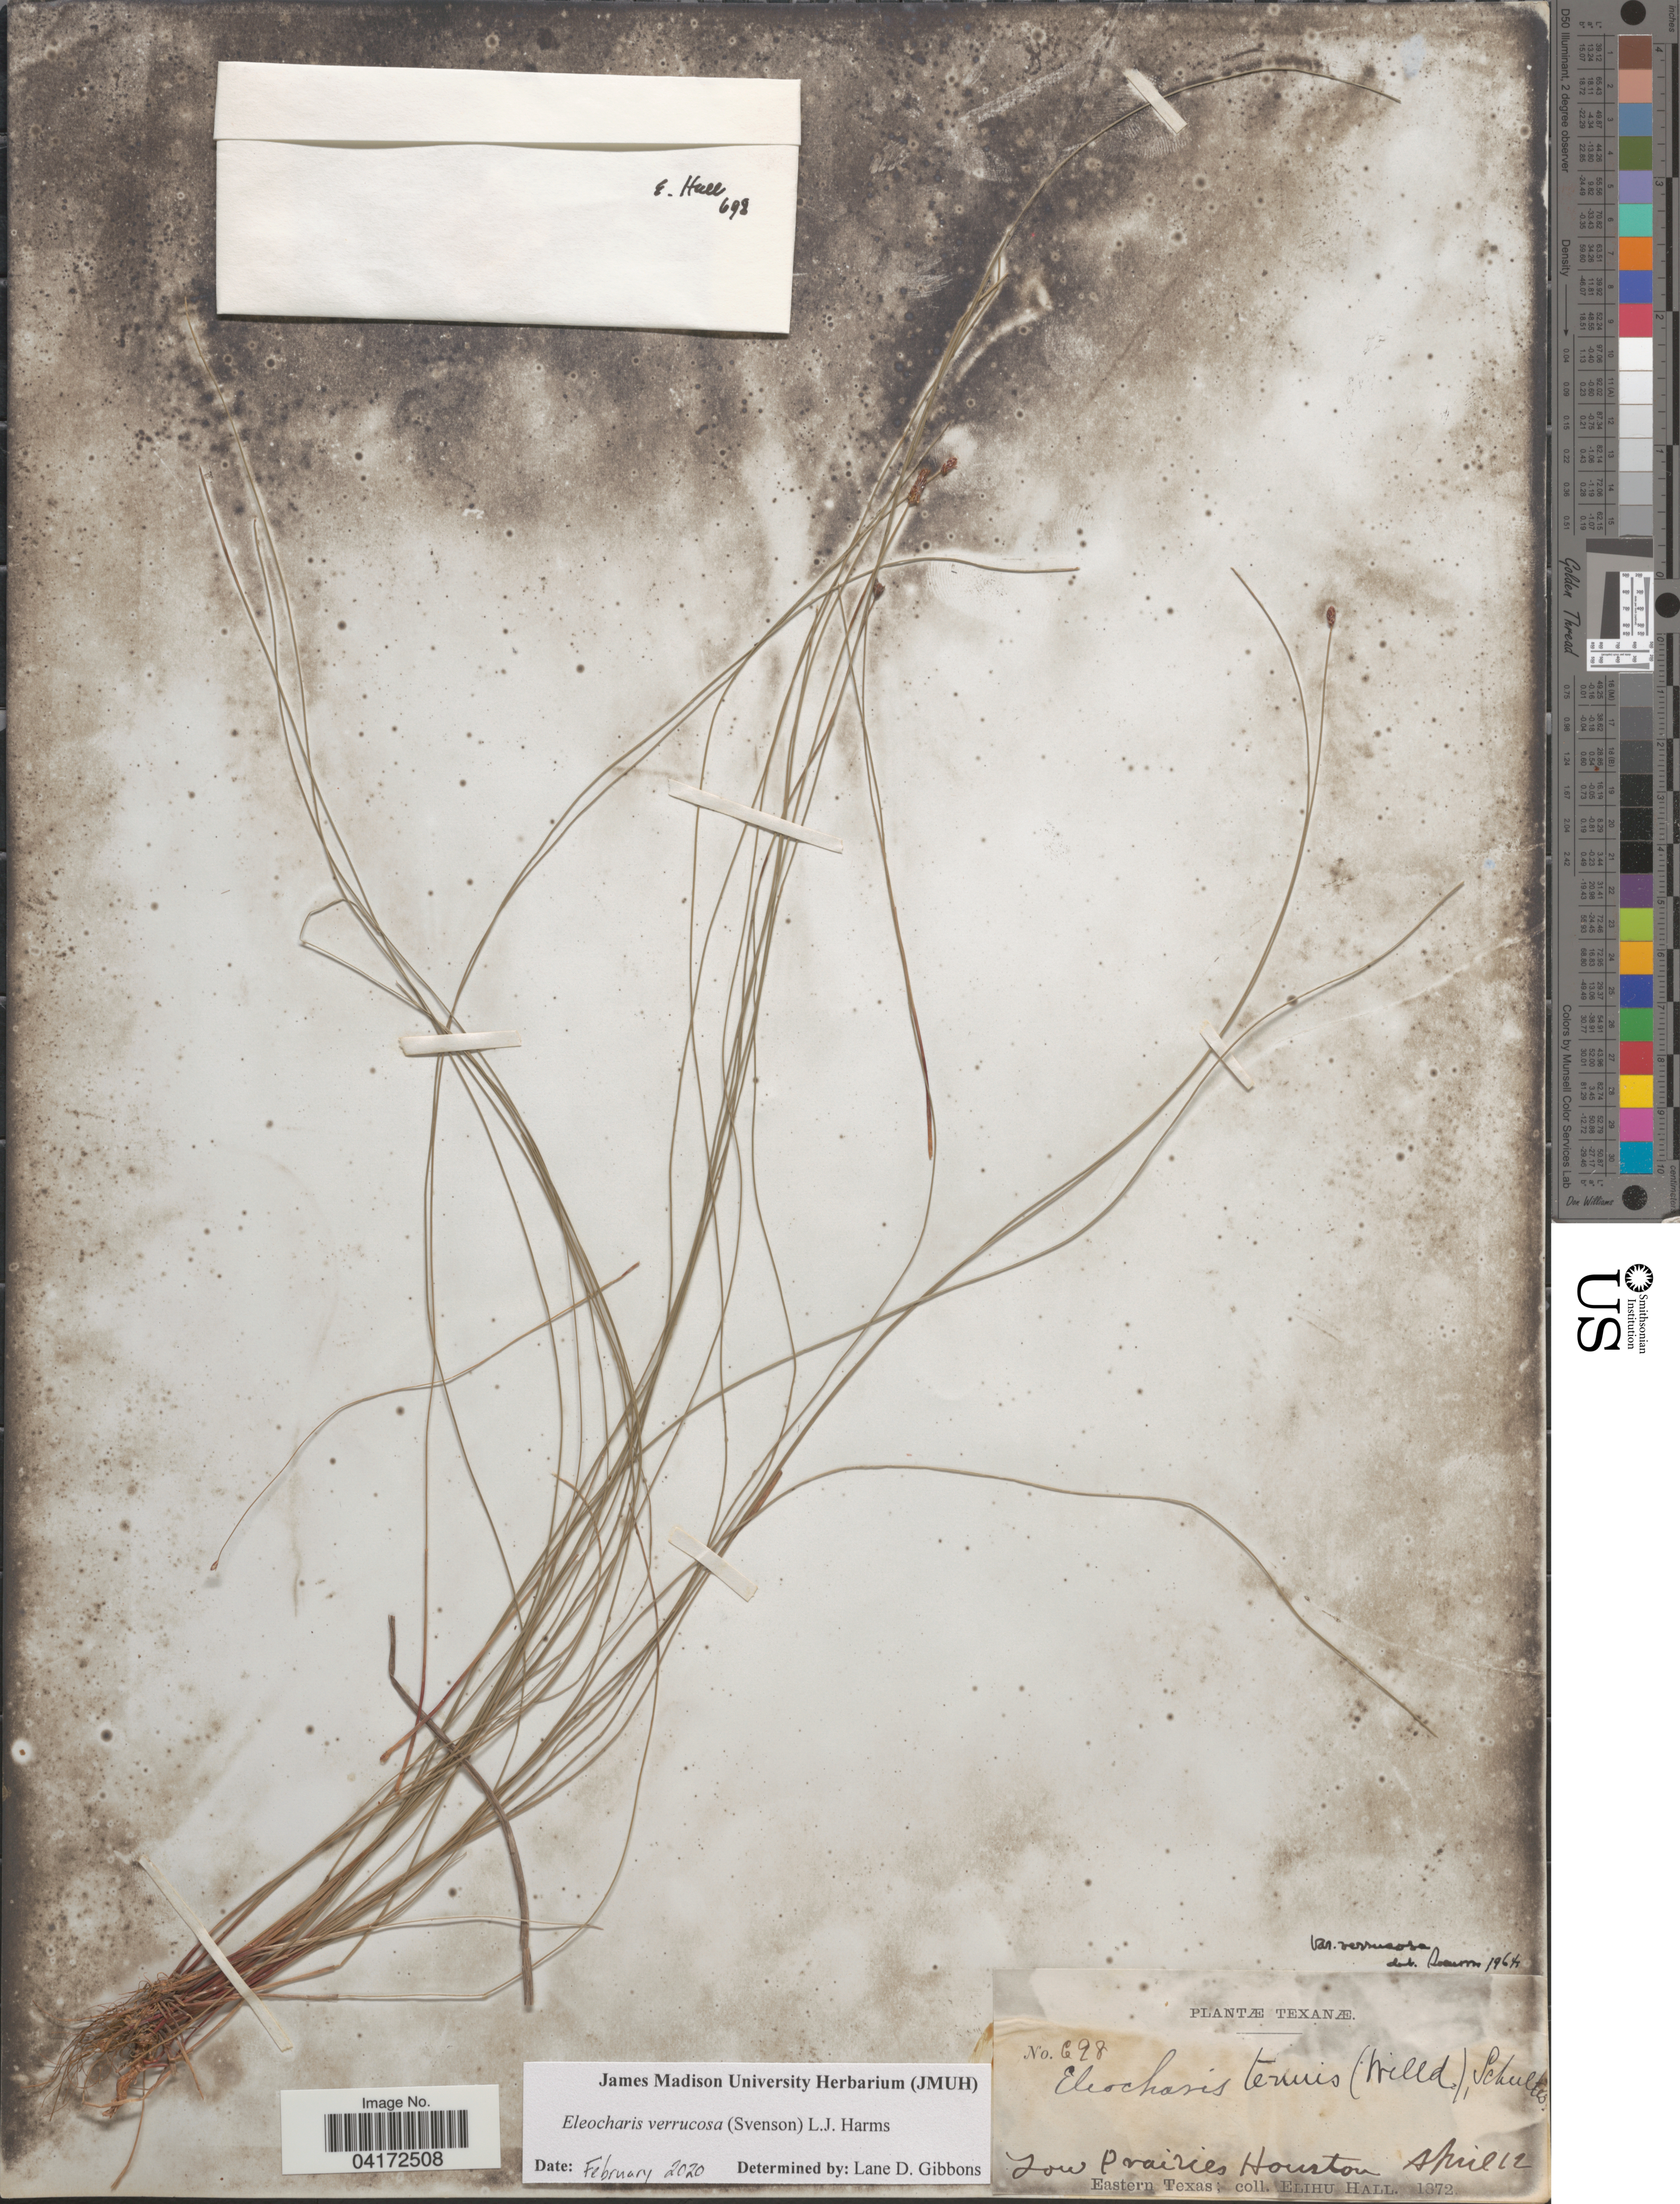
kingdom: Plantae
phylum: Tracheophyta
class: Liliopsida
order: Poales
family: Cyperaceae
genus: Eleocharis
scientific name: Eleocharis verrucosa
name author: (Svenson) L. J. Harms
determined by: Gibbons, Lane D.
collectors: E. Hall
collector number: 698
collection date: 1872-04-12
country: United States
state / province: Texas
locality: Low Prairies Houston. Eastern Texas.